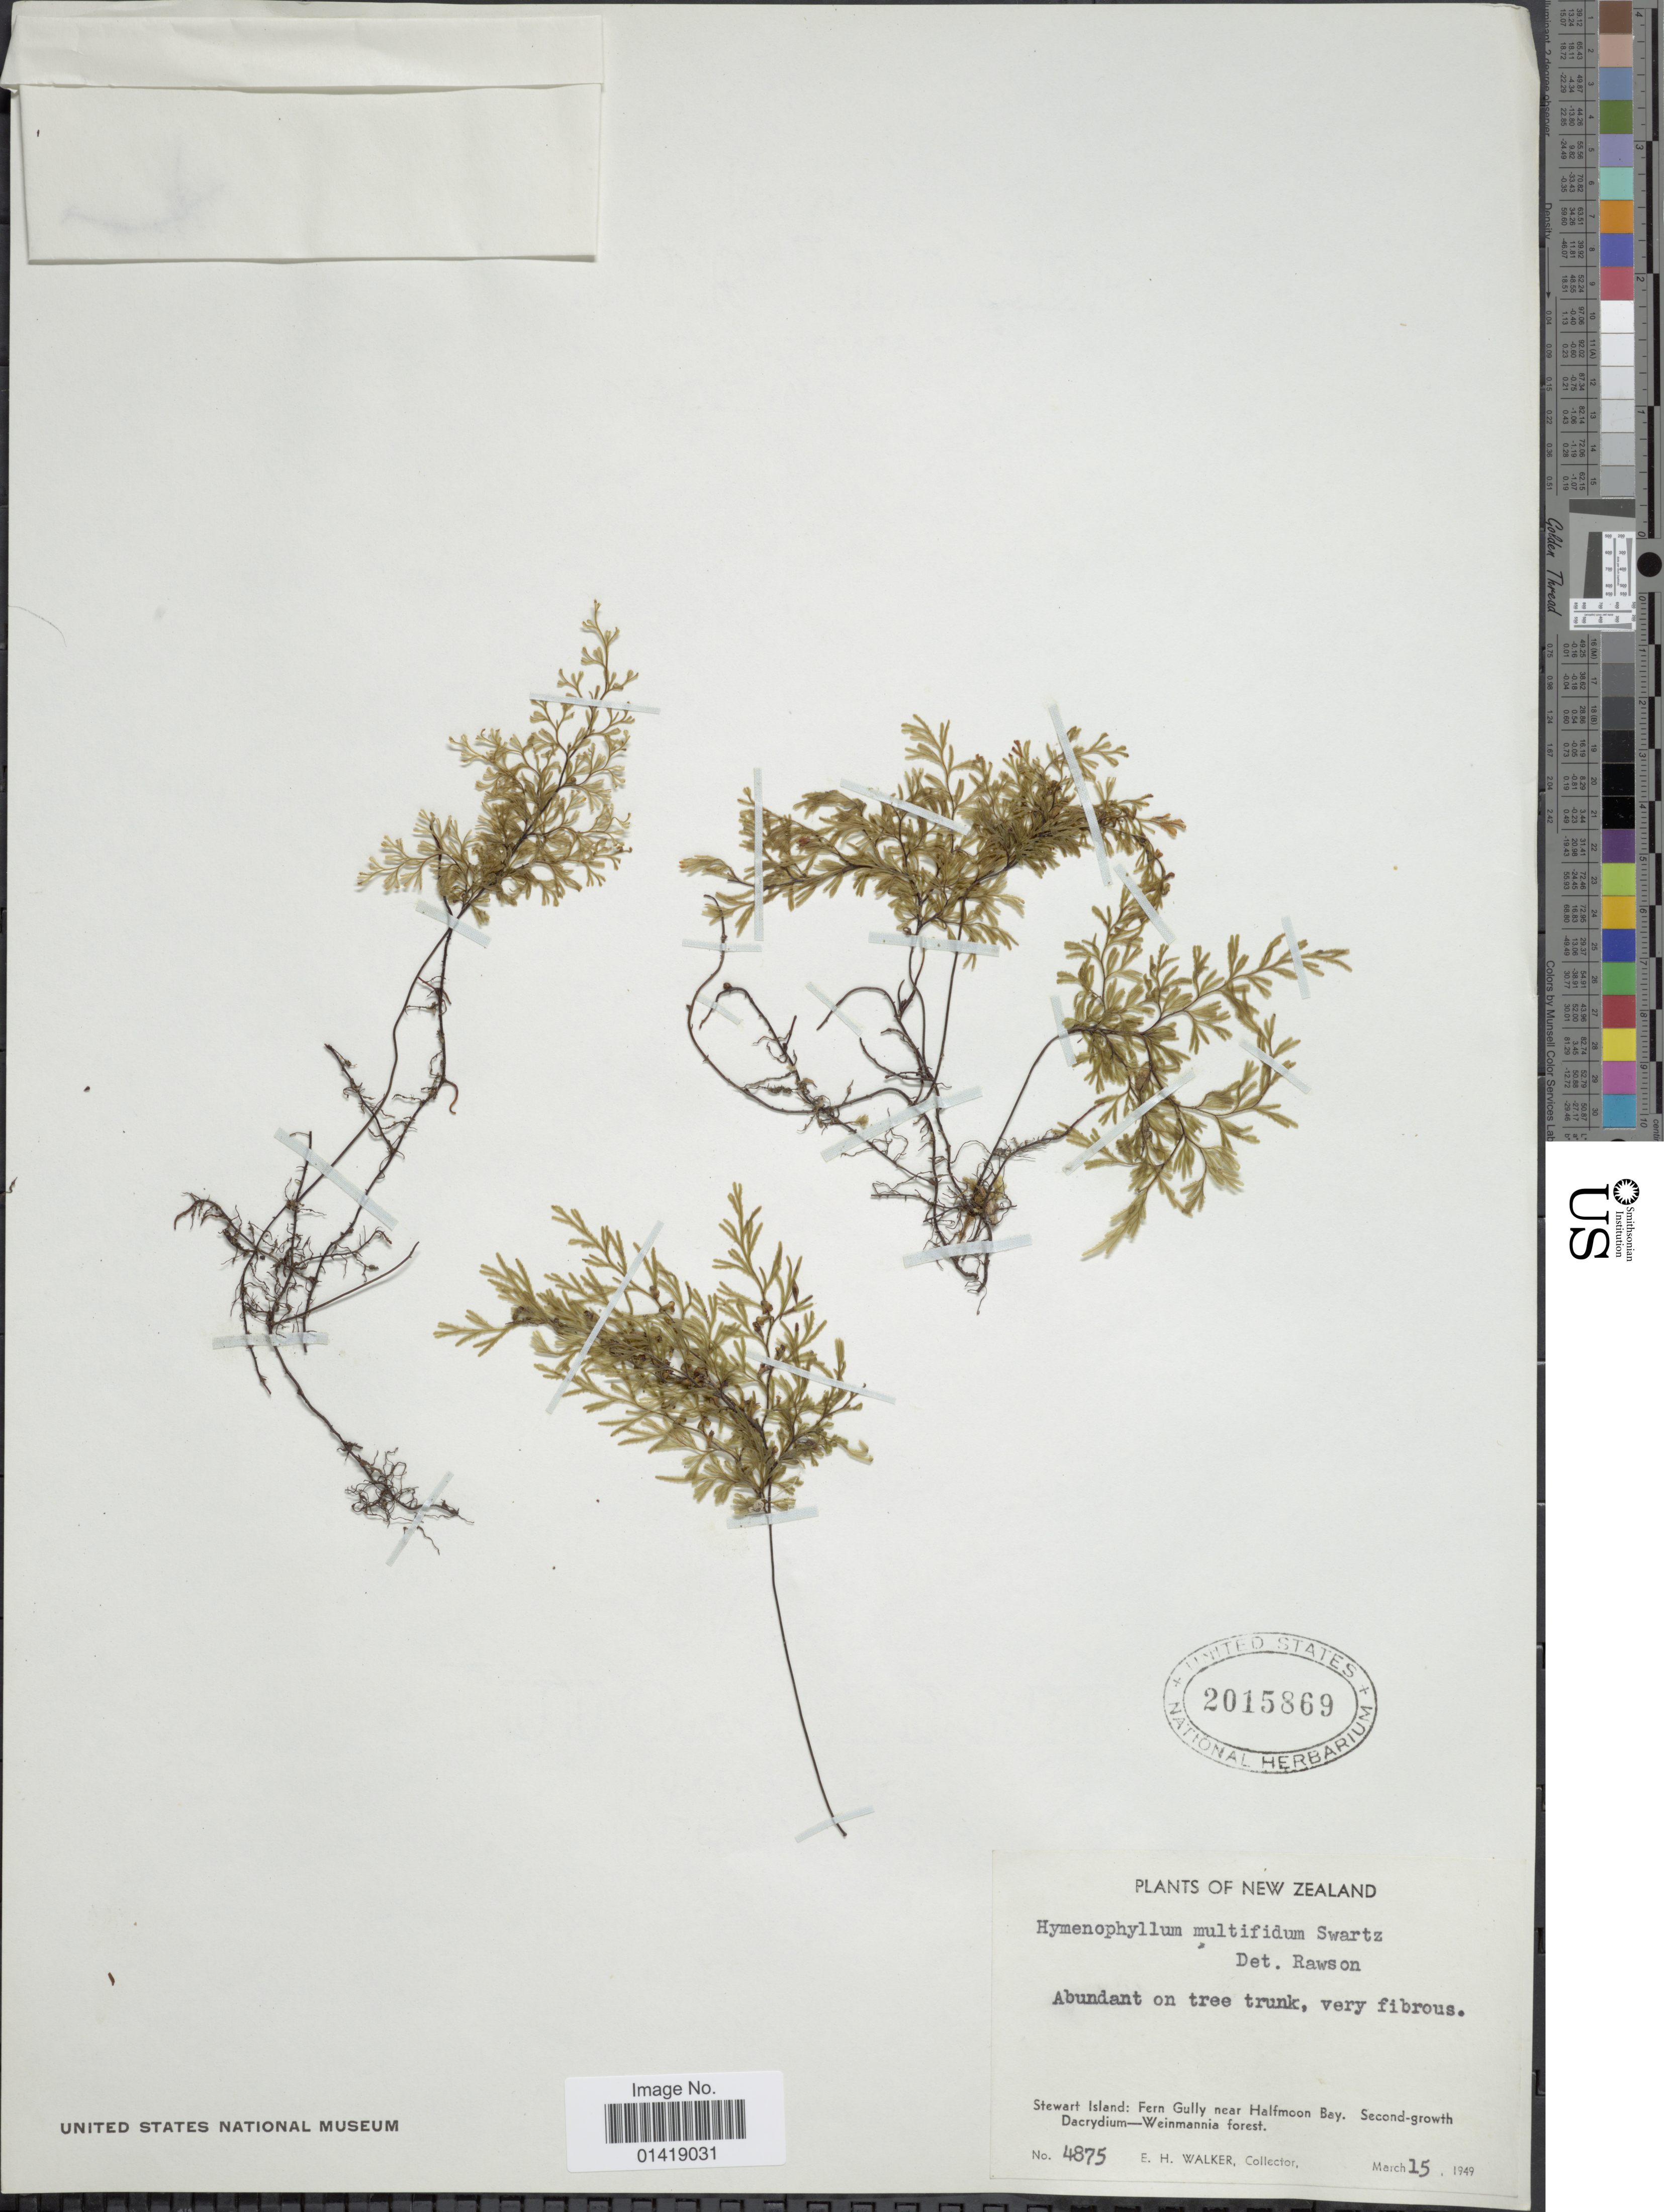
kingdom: Plantae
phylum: Tracheophyta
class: Polypodiopsida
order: Hymenophyllales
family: Hymenophyllaceae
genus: Hymenophyllum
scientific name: Hymenophyllum multifidum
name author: (G. Forst.) Sw.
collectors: E. H. Walker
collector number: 4875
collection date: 1949-03-15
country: New Zealand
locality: Stewart Island: Fern Gully near halfmoon Bay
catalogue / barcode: US 2015869